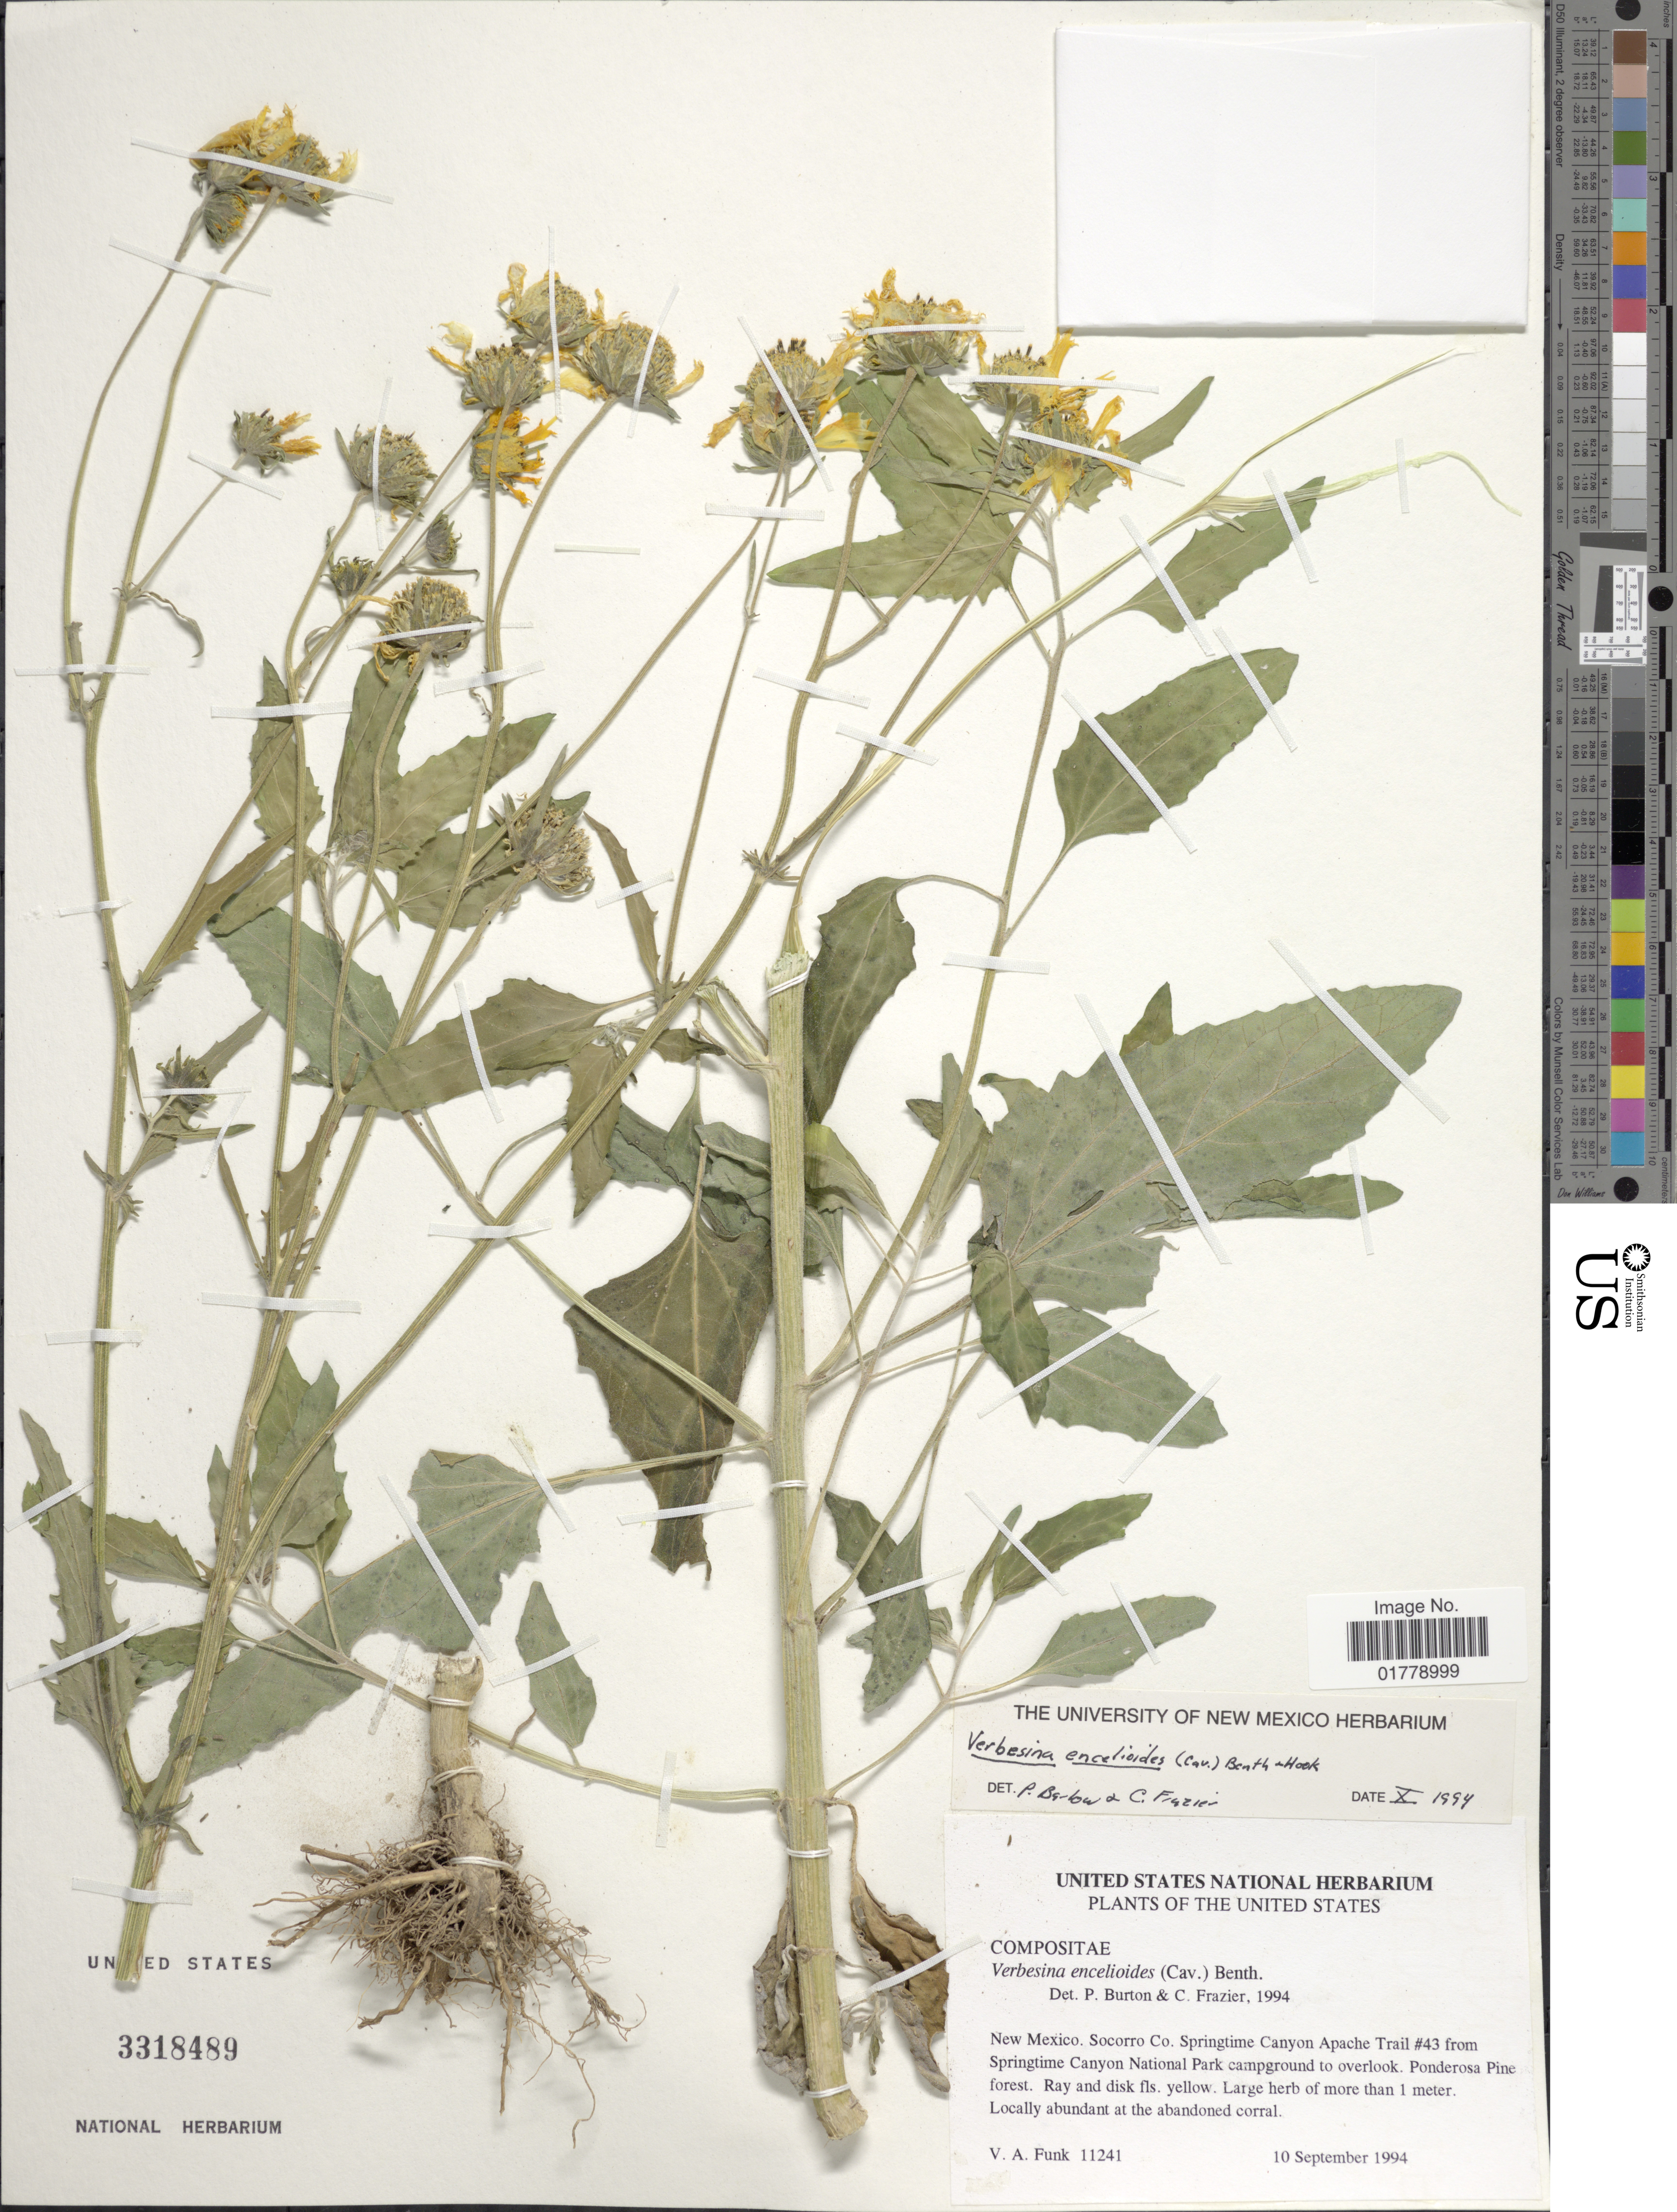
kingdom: Plantae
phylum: Tracheophyta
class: Magnoliopsida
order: Asterales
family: Asteraceae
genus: Verbesina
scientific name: Verbesina encelioides subsp. encelioides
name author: (Cav.) Benth. & Hook.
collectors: V. Funk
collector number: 11241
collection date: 1994-09-10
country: United States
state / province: New Mexico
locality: New Mexico. Socorro Co. Springtime Canyon Apache Trail #43 from Springtime Canyon National Park campground to overlook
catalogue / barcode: US 3318489